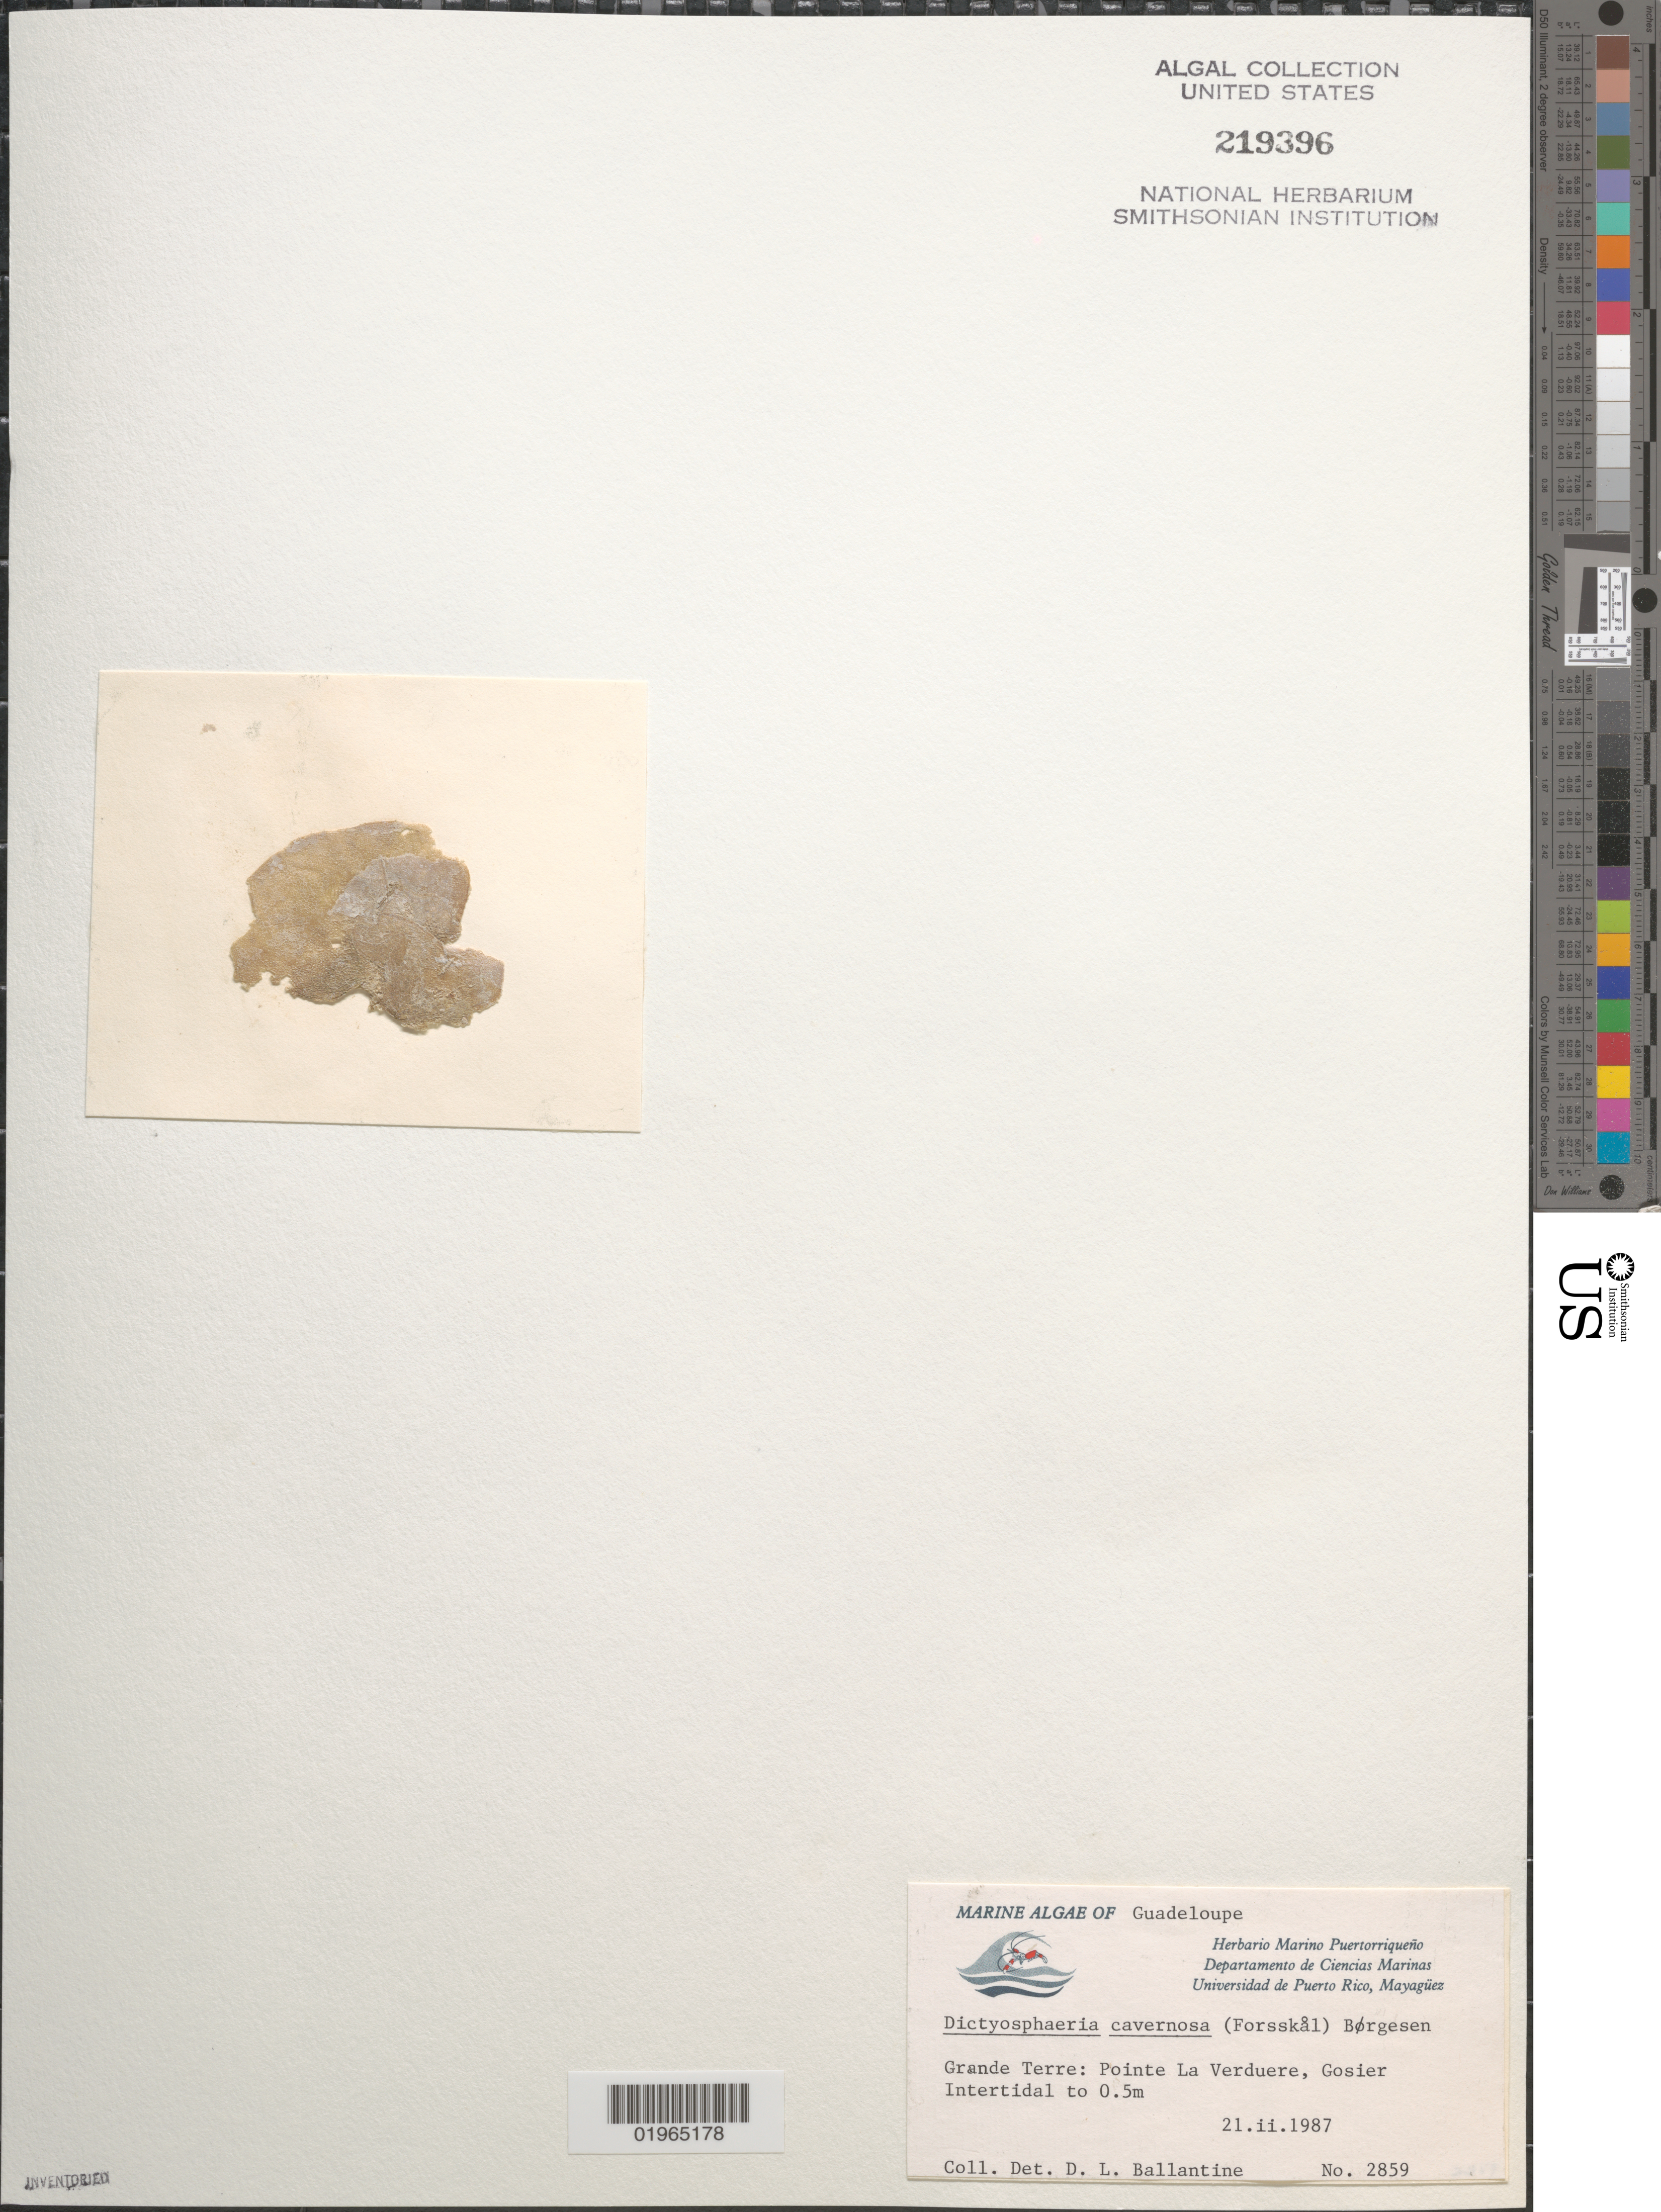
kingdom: Plantae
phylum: Chlorophyta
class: Ulvophyceae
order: Siphonocladales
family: Siphonocladaceae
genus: Dictyosphaeria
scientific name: Dictyosphaeria cavernosa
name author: (Forssk.) Børgesen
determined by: Ballantine, D. L.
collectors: D.L. Ballantine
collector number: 2859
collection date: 1987-02-21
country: Guadeloupe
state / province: Grande Terre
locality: Pointe La Verduere, Gosier. Intertidal.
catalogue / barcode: US 219396